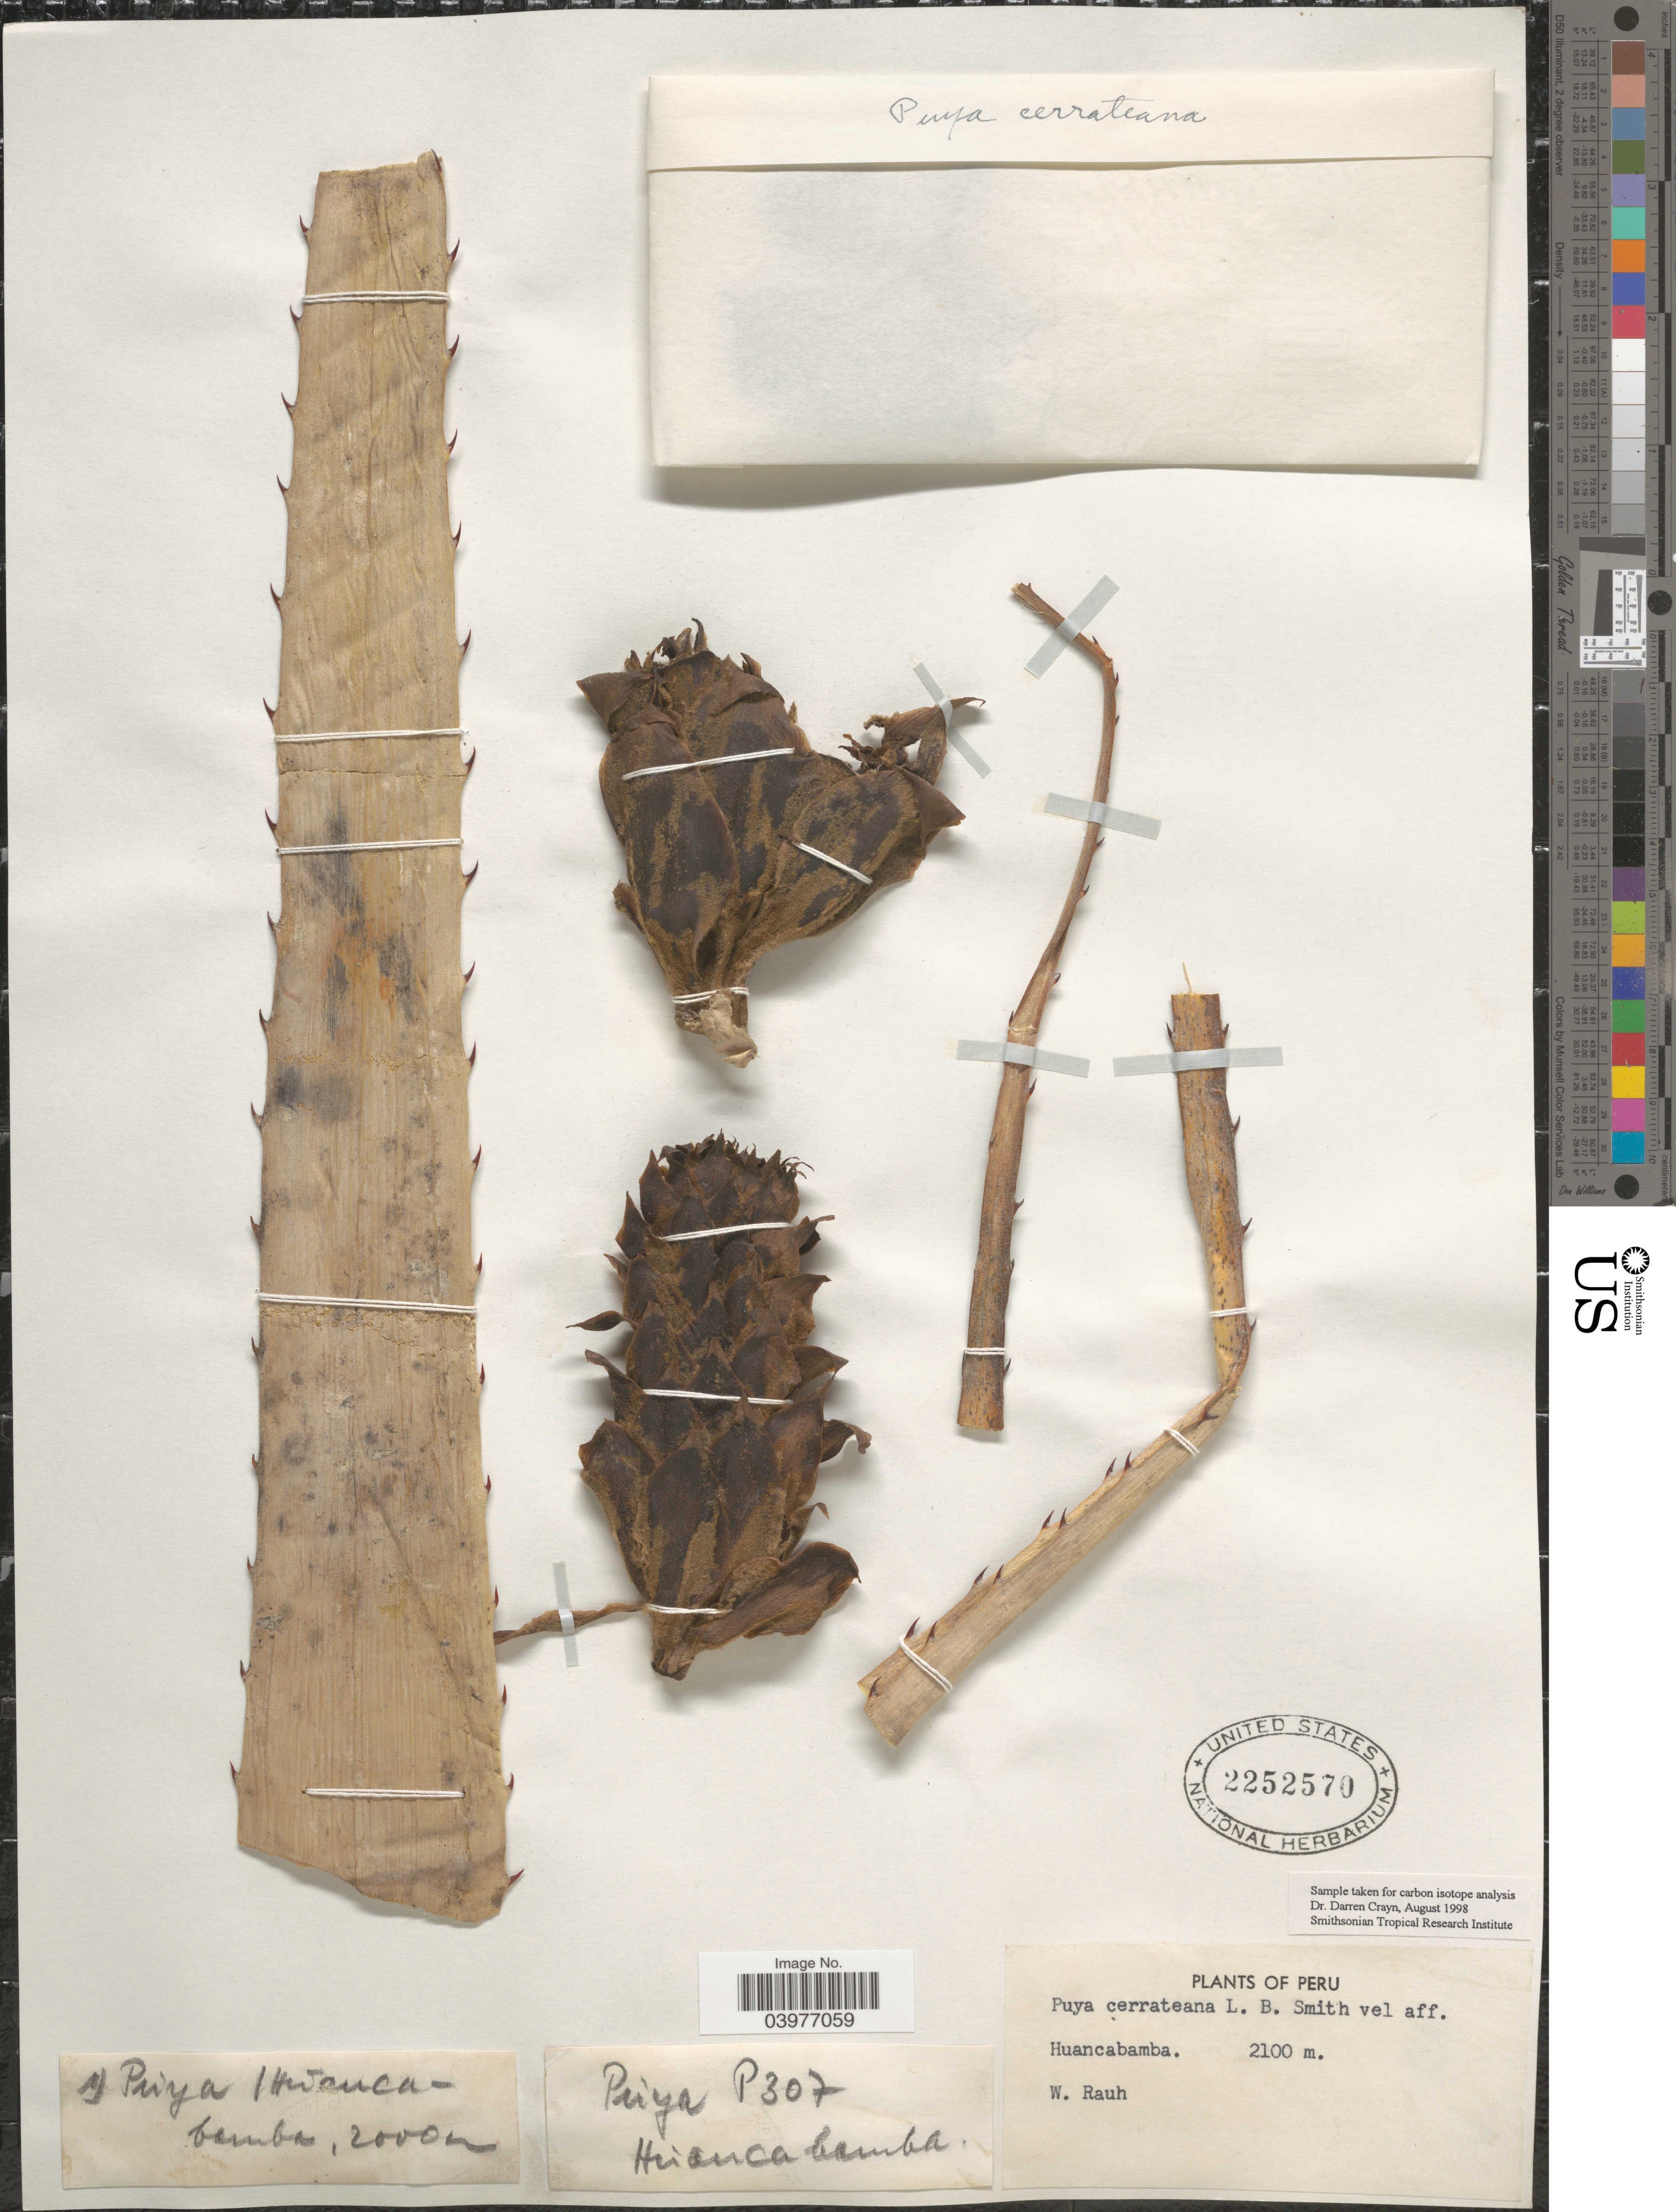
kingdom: Plantae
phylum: Tracheophyta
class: Liliopsida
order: Poales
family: Bromeliaceae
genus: Puya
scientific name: Puya cerrateana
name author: L.B. Sm.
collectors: W. Rauh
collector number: P307?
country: Peru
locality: Huancabamba.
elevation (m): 2100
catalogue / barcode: US 2252570